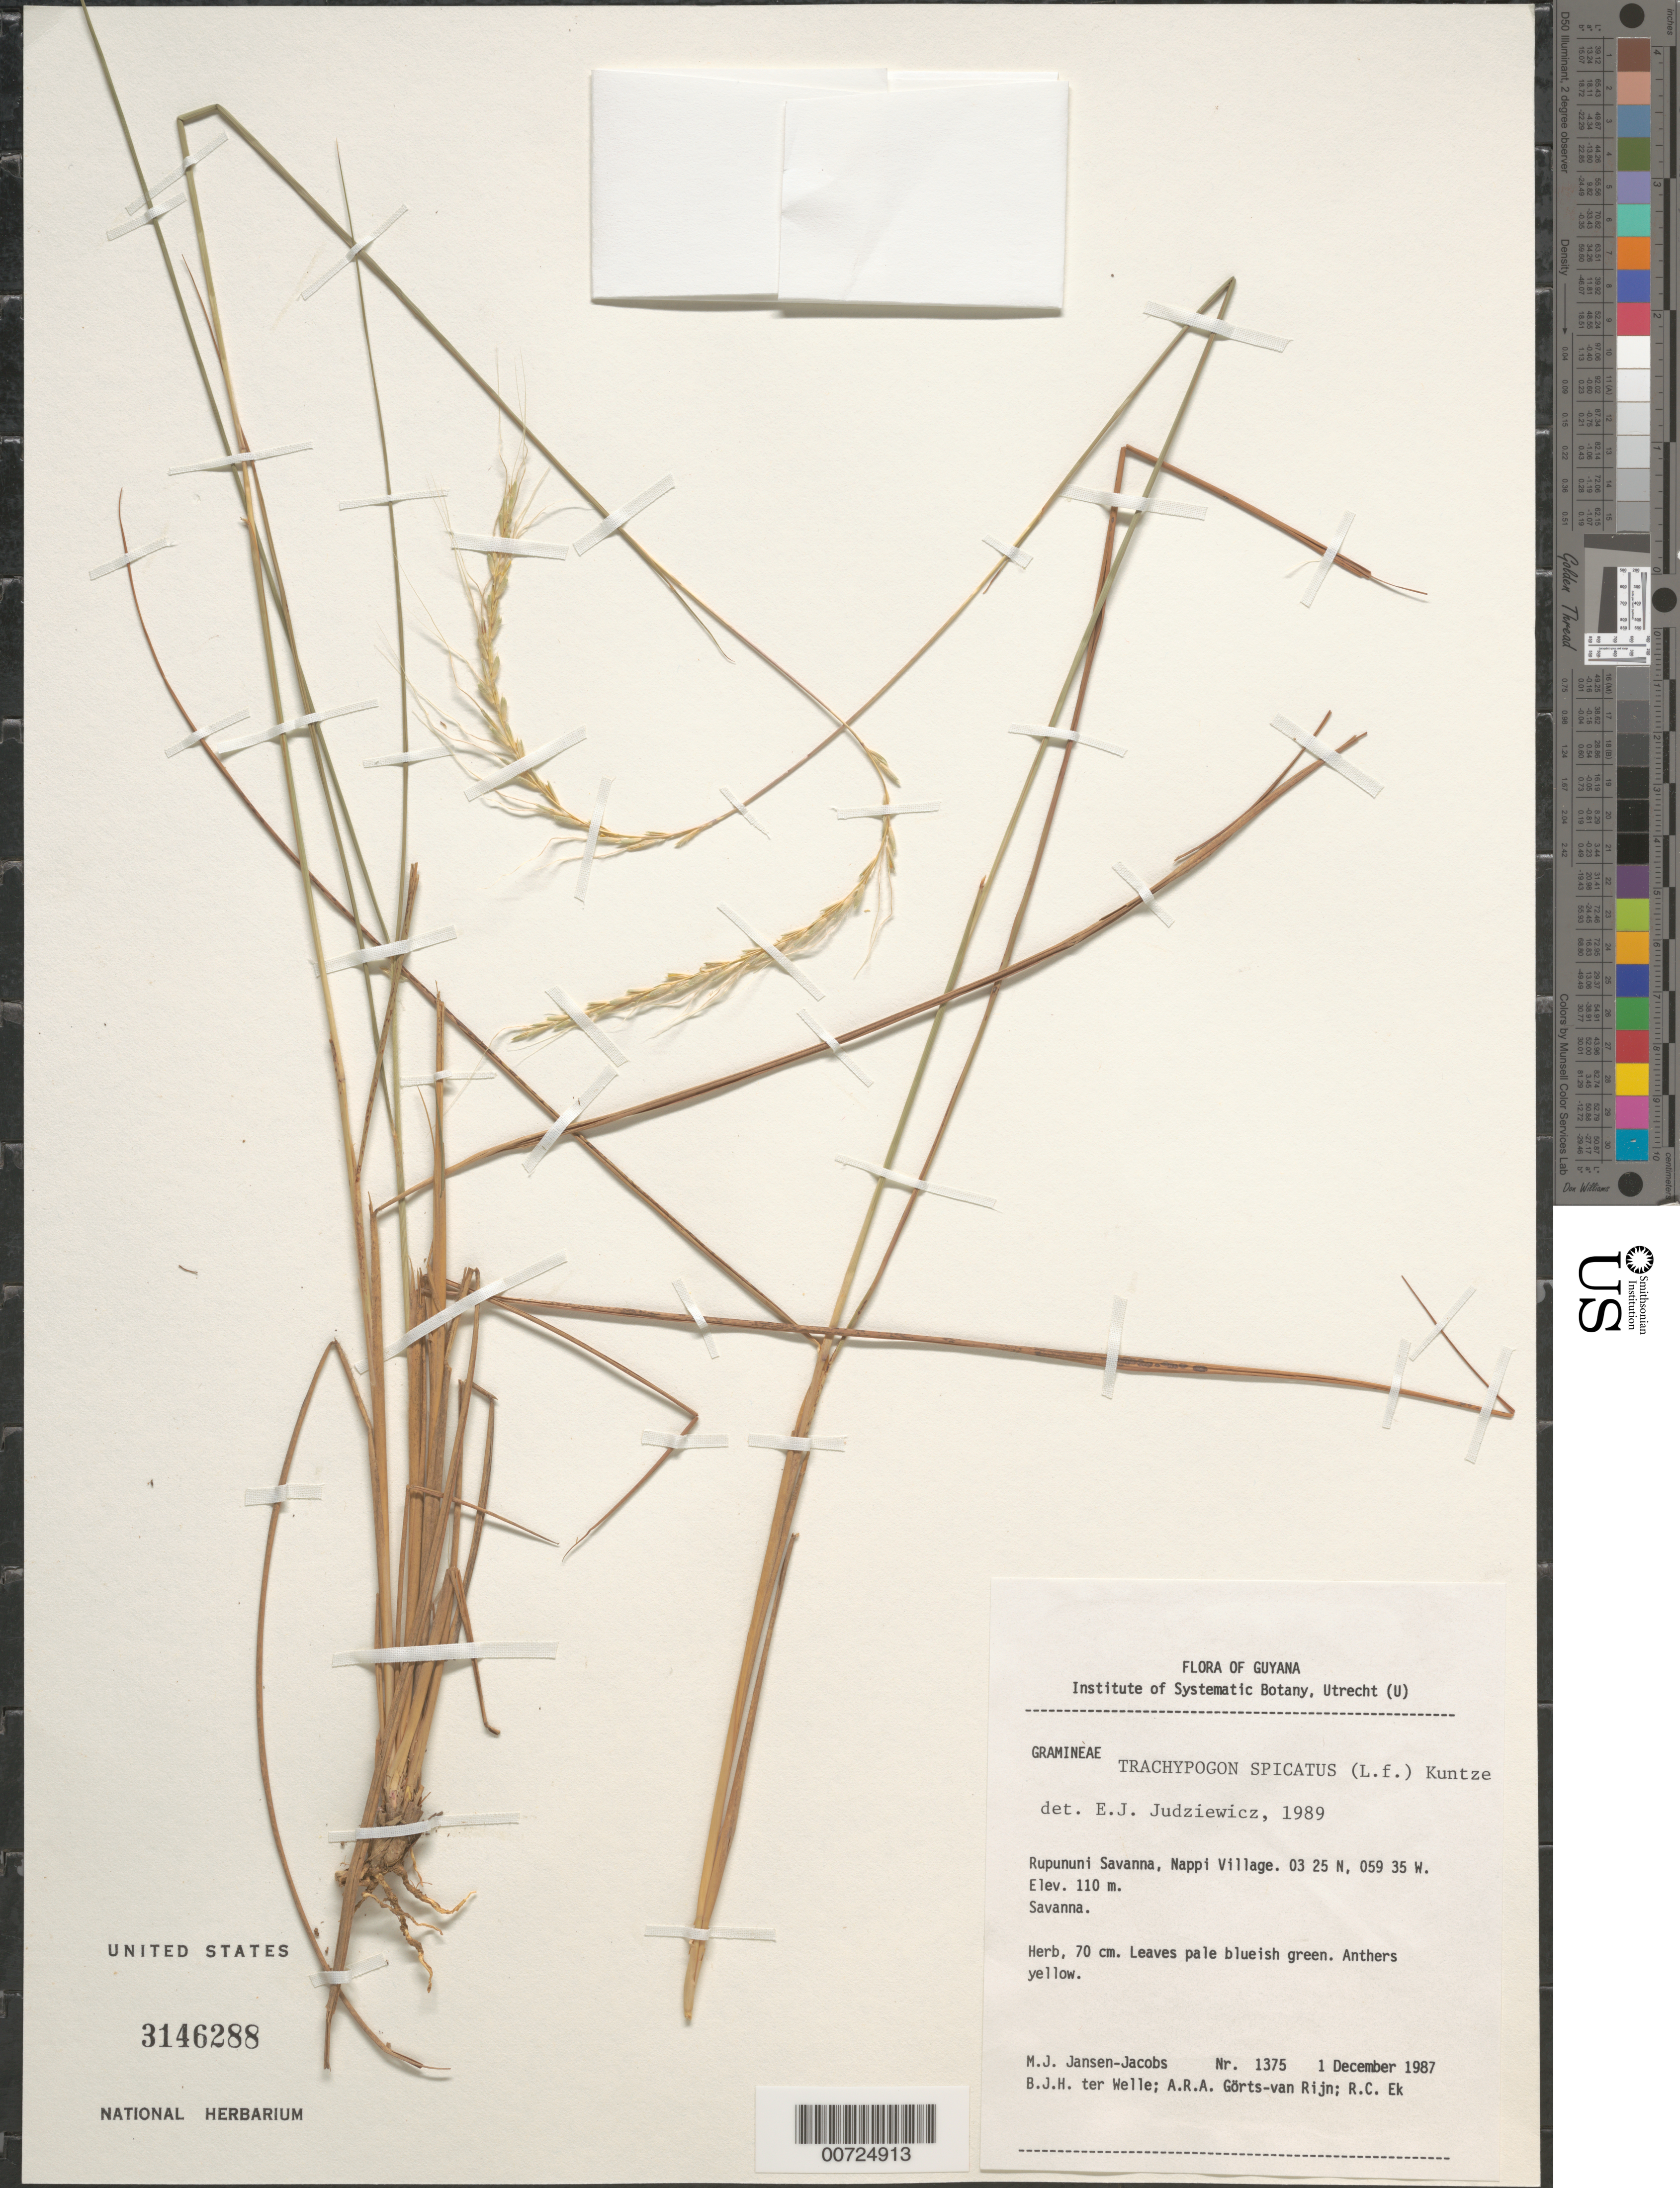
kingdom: Plantae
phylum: Tracheophyta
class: Liliopsida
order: Poales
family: Poaceae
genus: Trachypogon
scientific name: Trachypogon spicatus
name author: (L. f.) Kuntze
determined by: Judziewicz, E. J.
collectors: M. J. Jansen-Jacobs, B. Welle, A. .R. A. Görts-van Rijn & R. C. Ek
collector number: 1375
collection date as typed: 1-Dec-87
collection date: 1987-12-01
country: Guyana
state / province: U. Takutu-U. Essequibo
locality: Nappi Village, Rupununi Savanna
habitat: Savanna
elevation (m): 110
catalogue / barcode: US 3146288